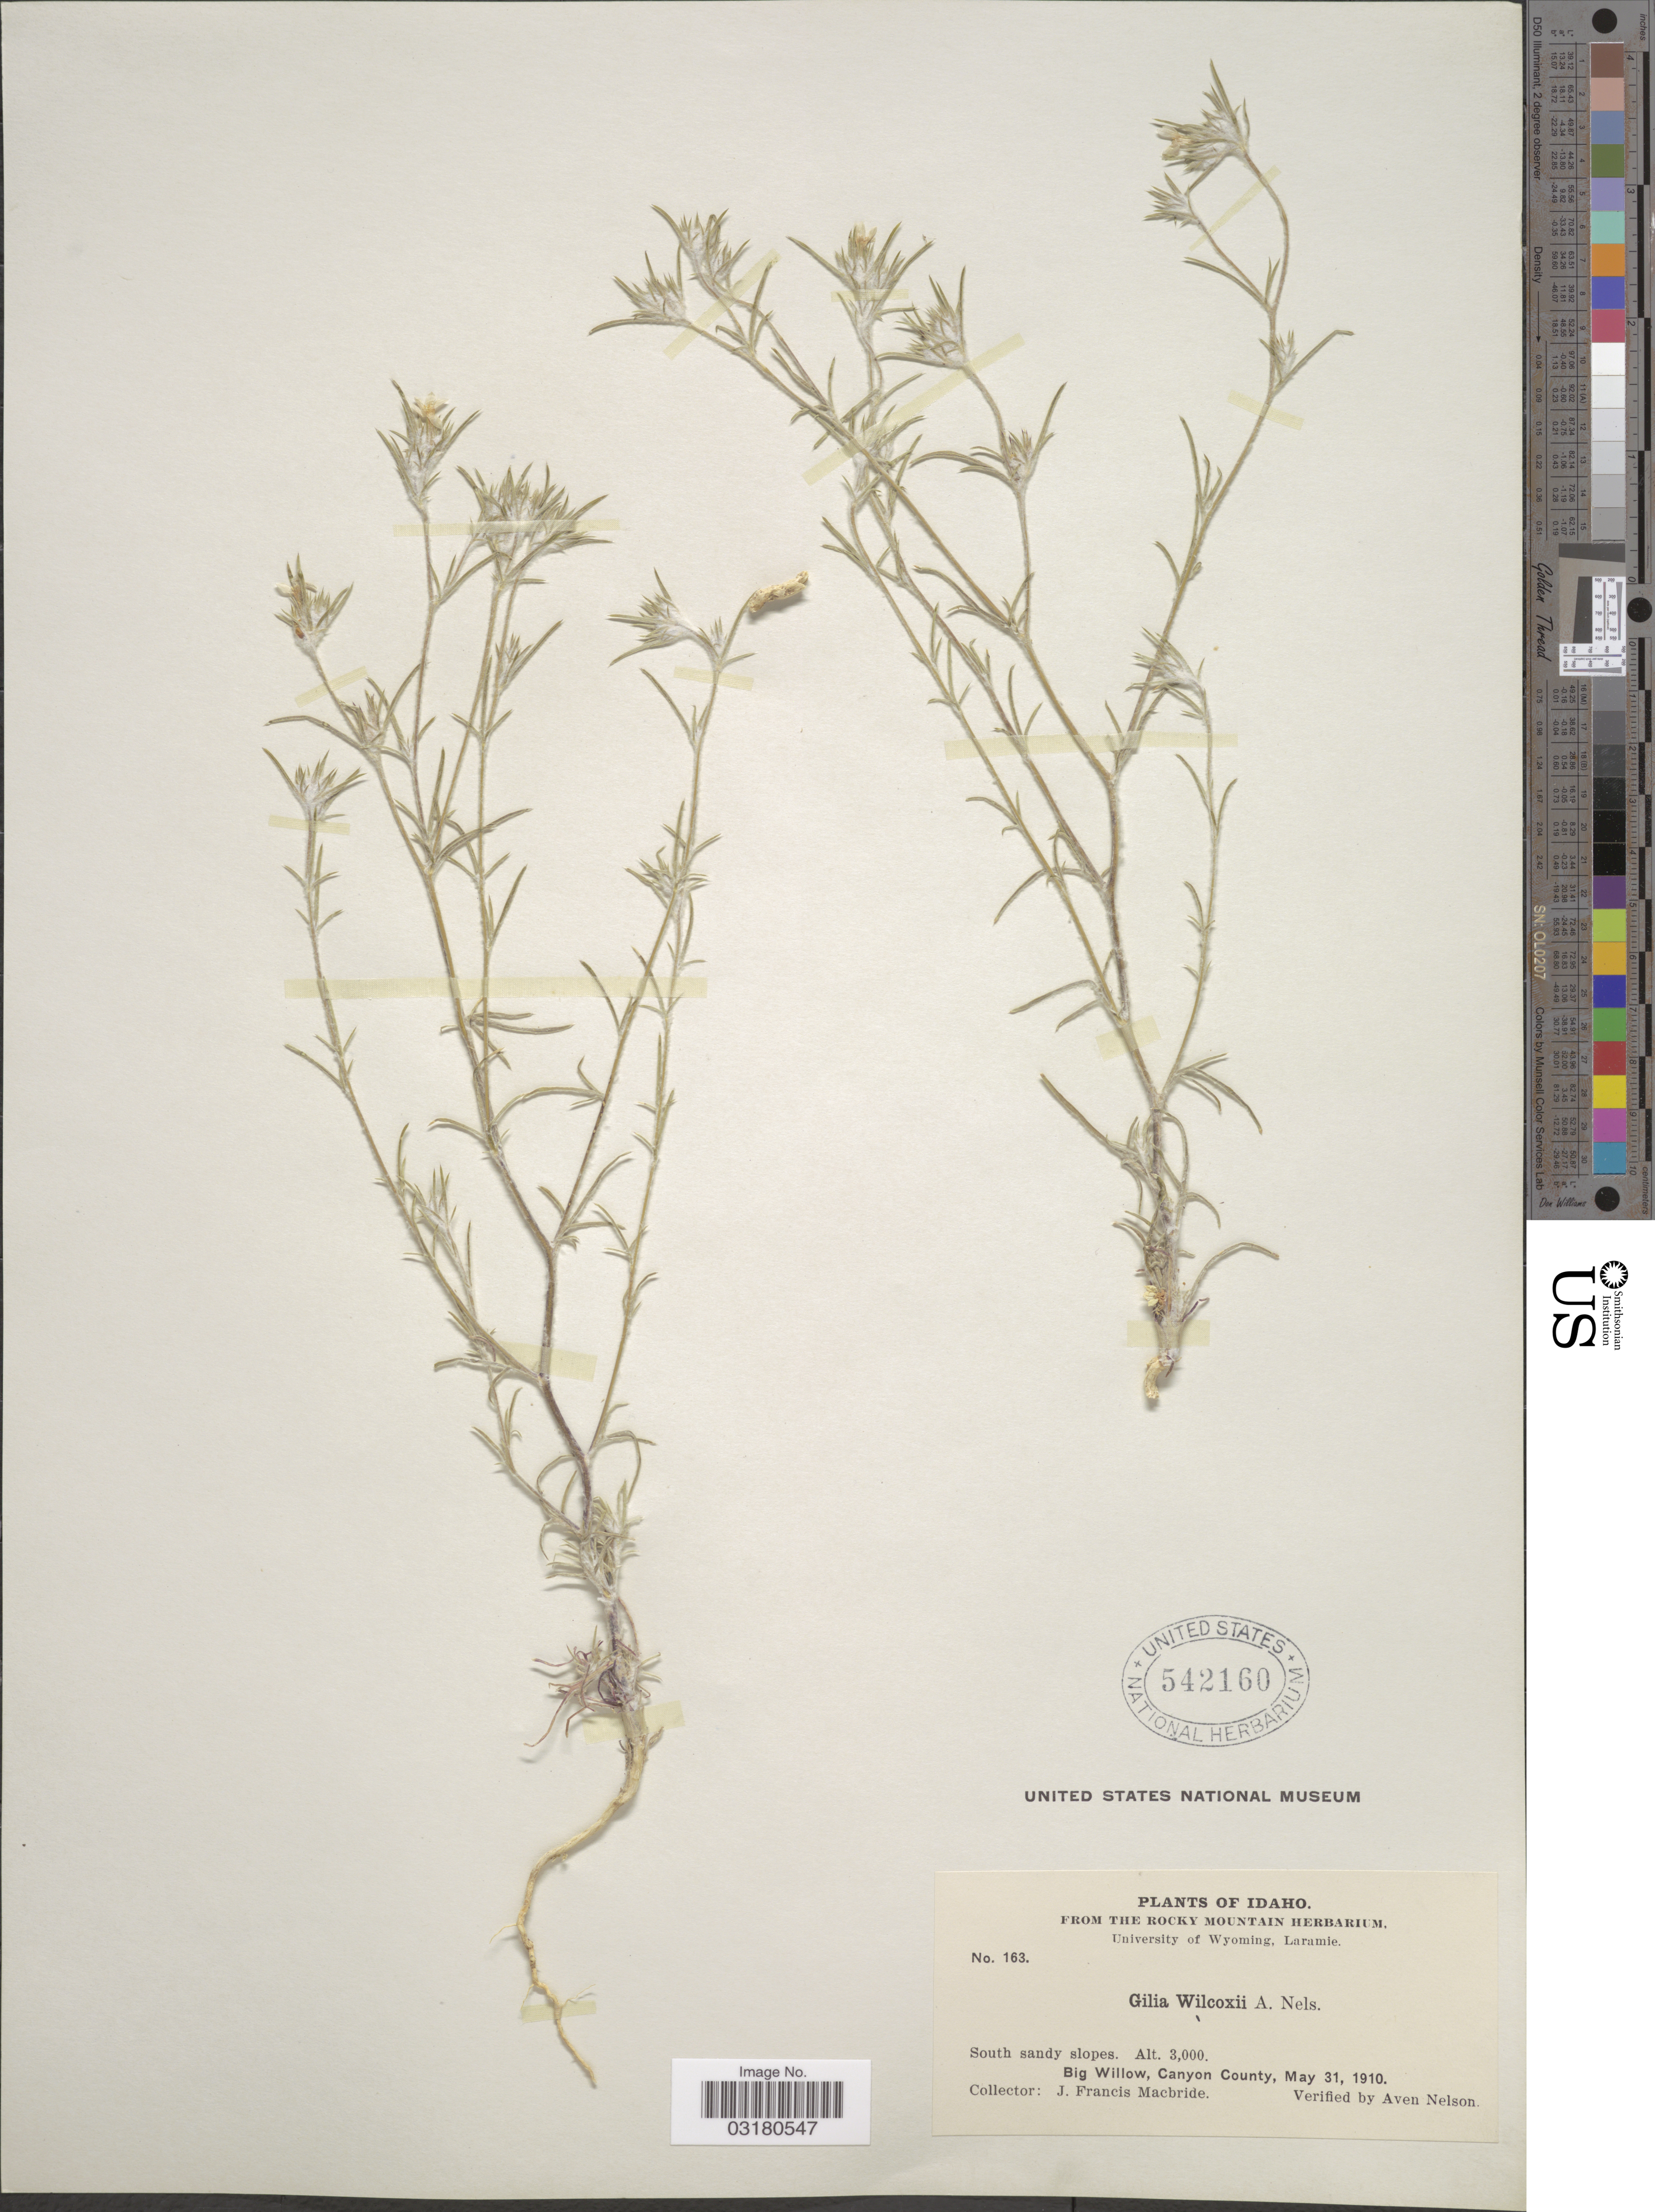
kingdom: Plantae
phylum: Tracheophyta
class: Magnoliopsida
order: Ericales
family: Polemoniaceae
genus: Eriastrum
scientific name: Eriastrum wilcoxii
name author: (A. Nelson) H. Mason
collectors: J. F. Macbride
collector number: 163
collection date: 1910-05-31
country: United States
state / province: Idaho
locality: Big Willow, Canyon County.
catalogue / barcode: US 542160